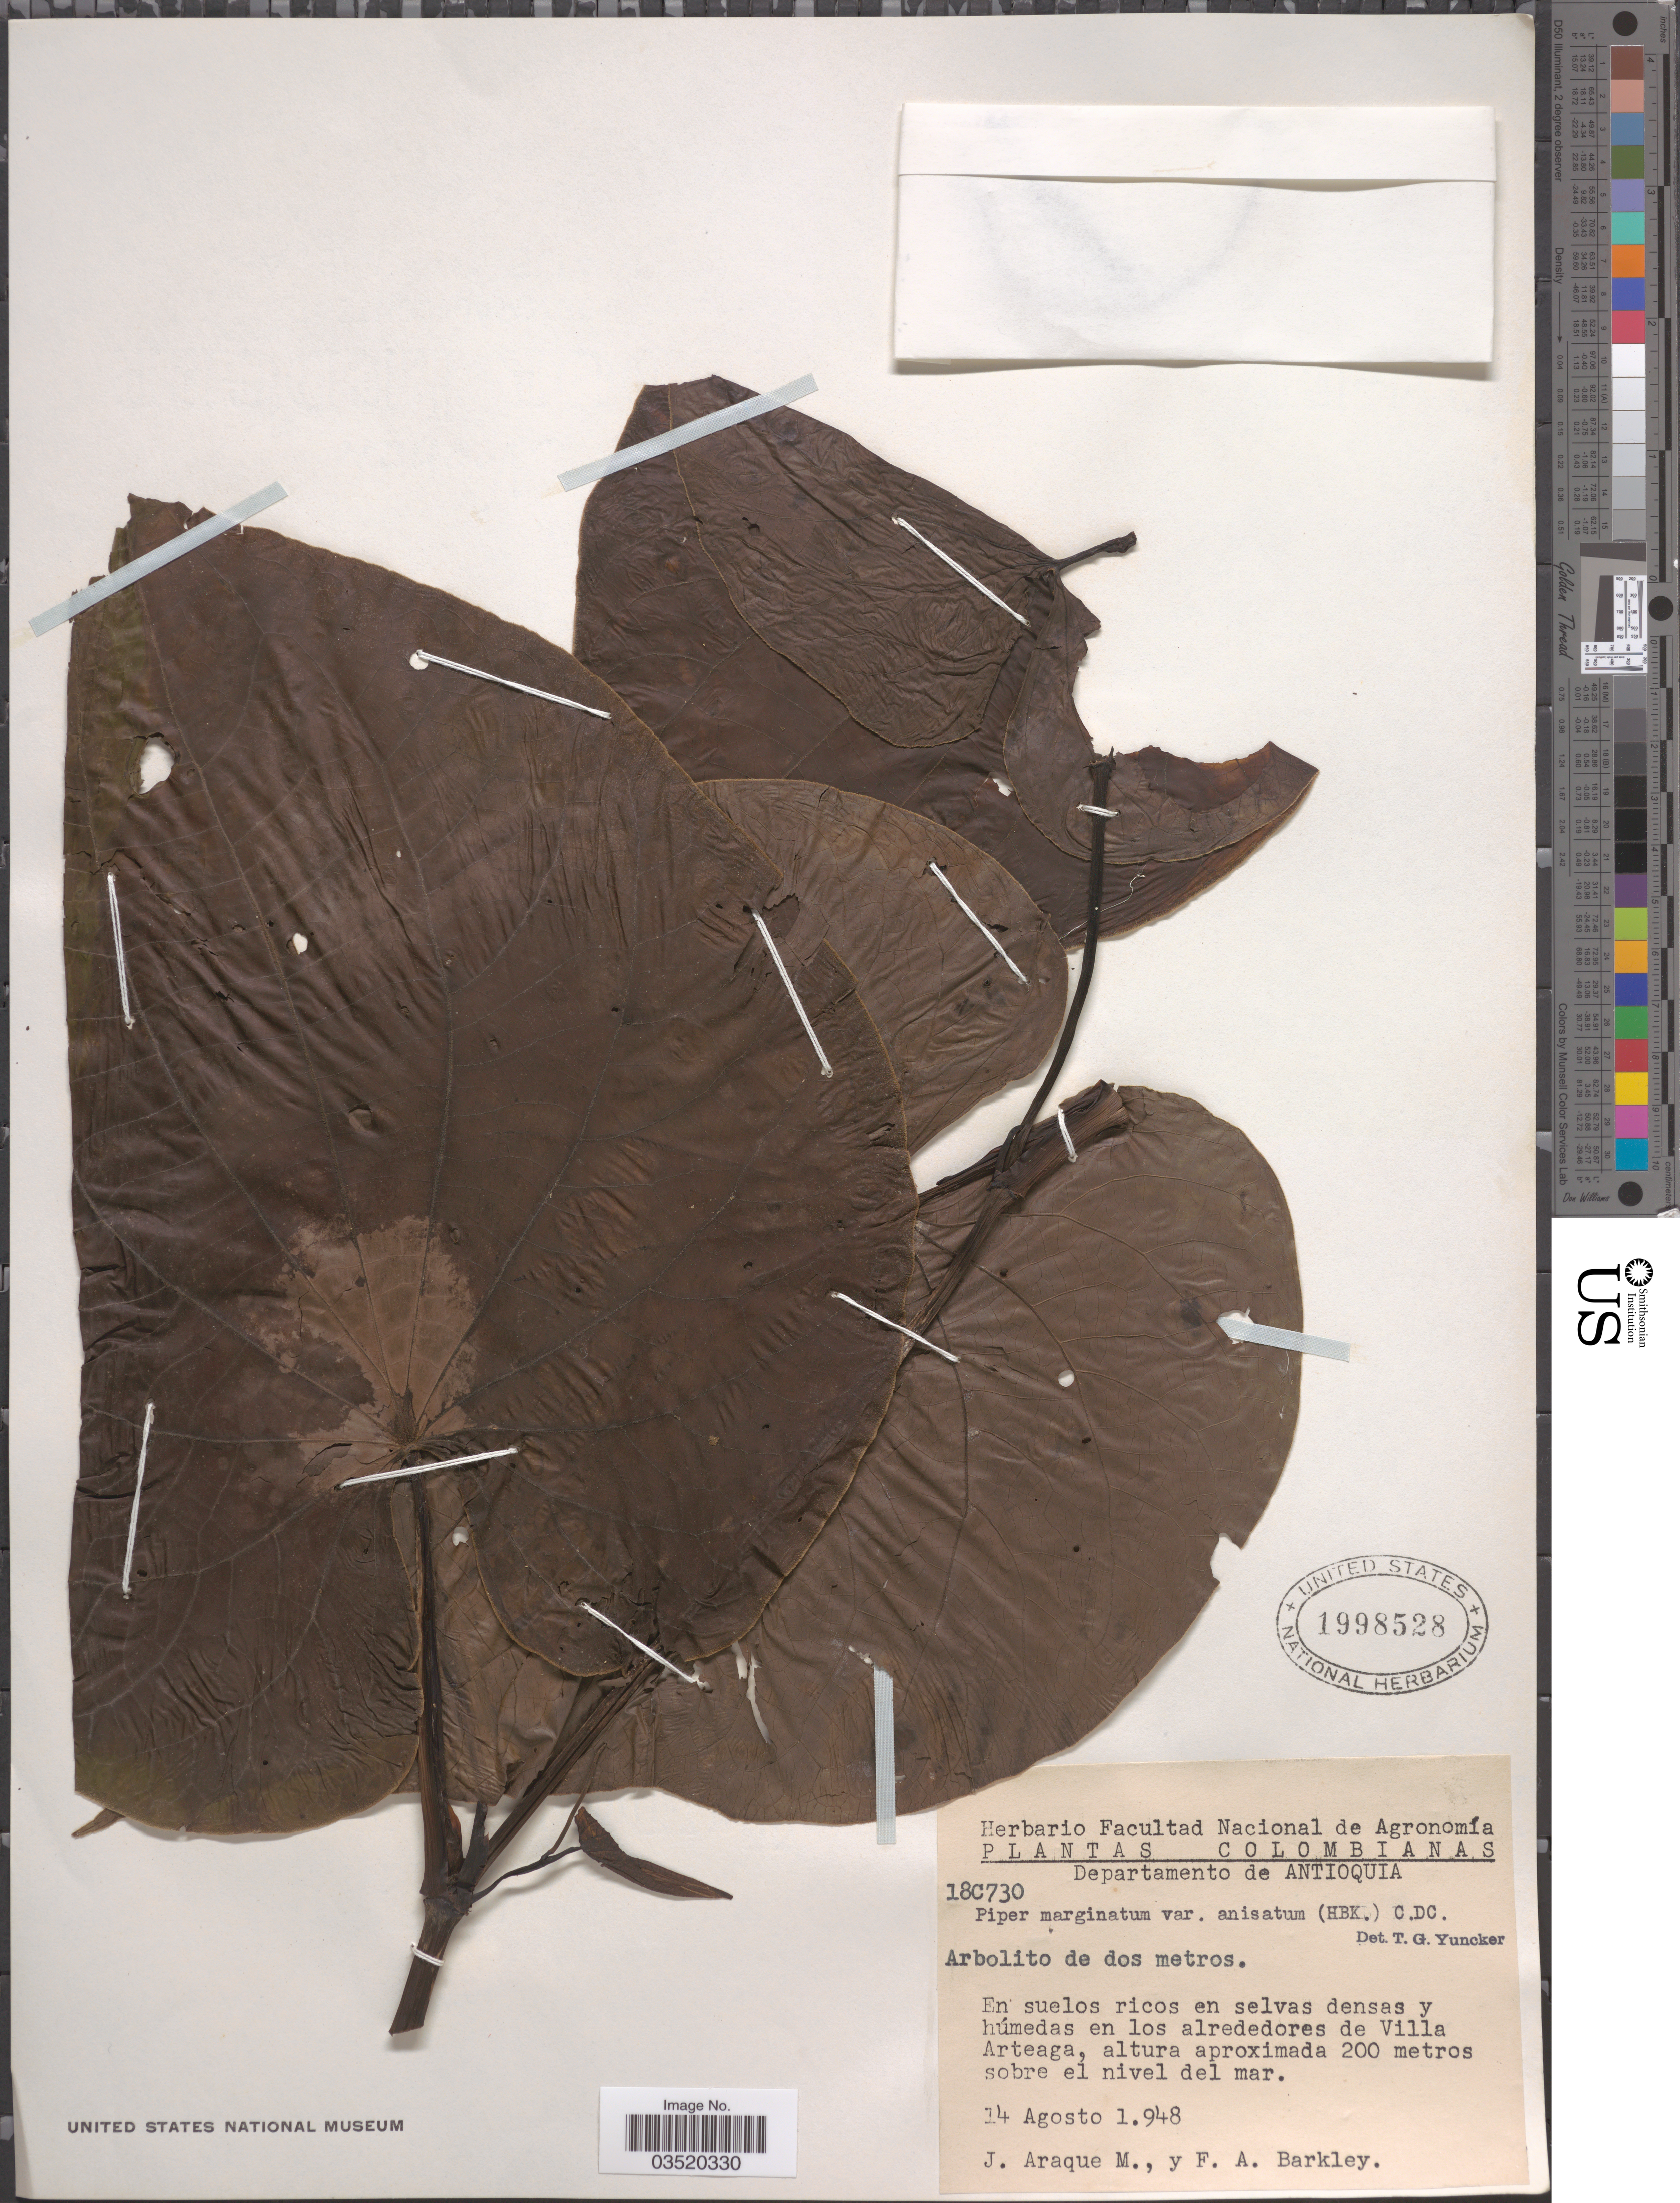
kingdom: Plantae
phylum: Tracheophyta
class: Magnoliopsida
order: Piperales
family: Piperaceae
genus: Piper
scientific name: Piper marginatum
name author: Jacq.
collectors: J. Araque Molina & F. A. Barkley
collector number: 18C730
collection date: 1948-08-14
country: Colombia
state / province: Antioquia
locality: Departamento de Antioquia. En los alrededores de Villa Arteaga.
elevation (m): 200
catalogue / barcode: US 1998528